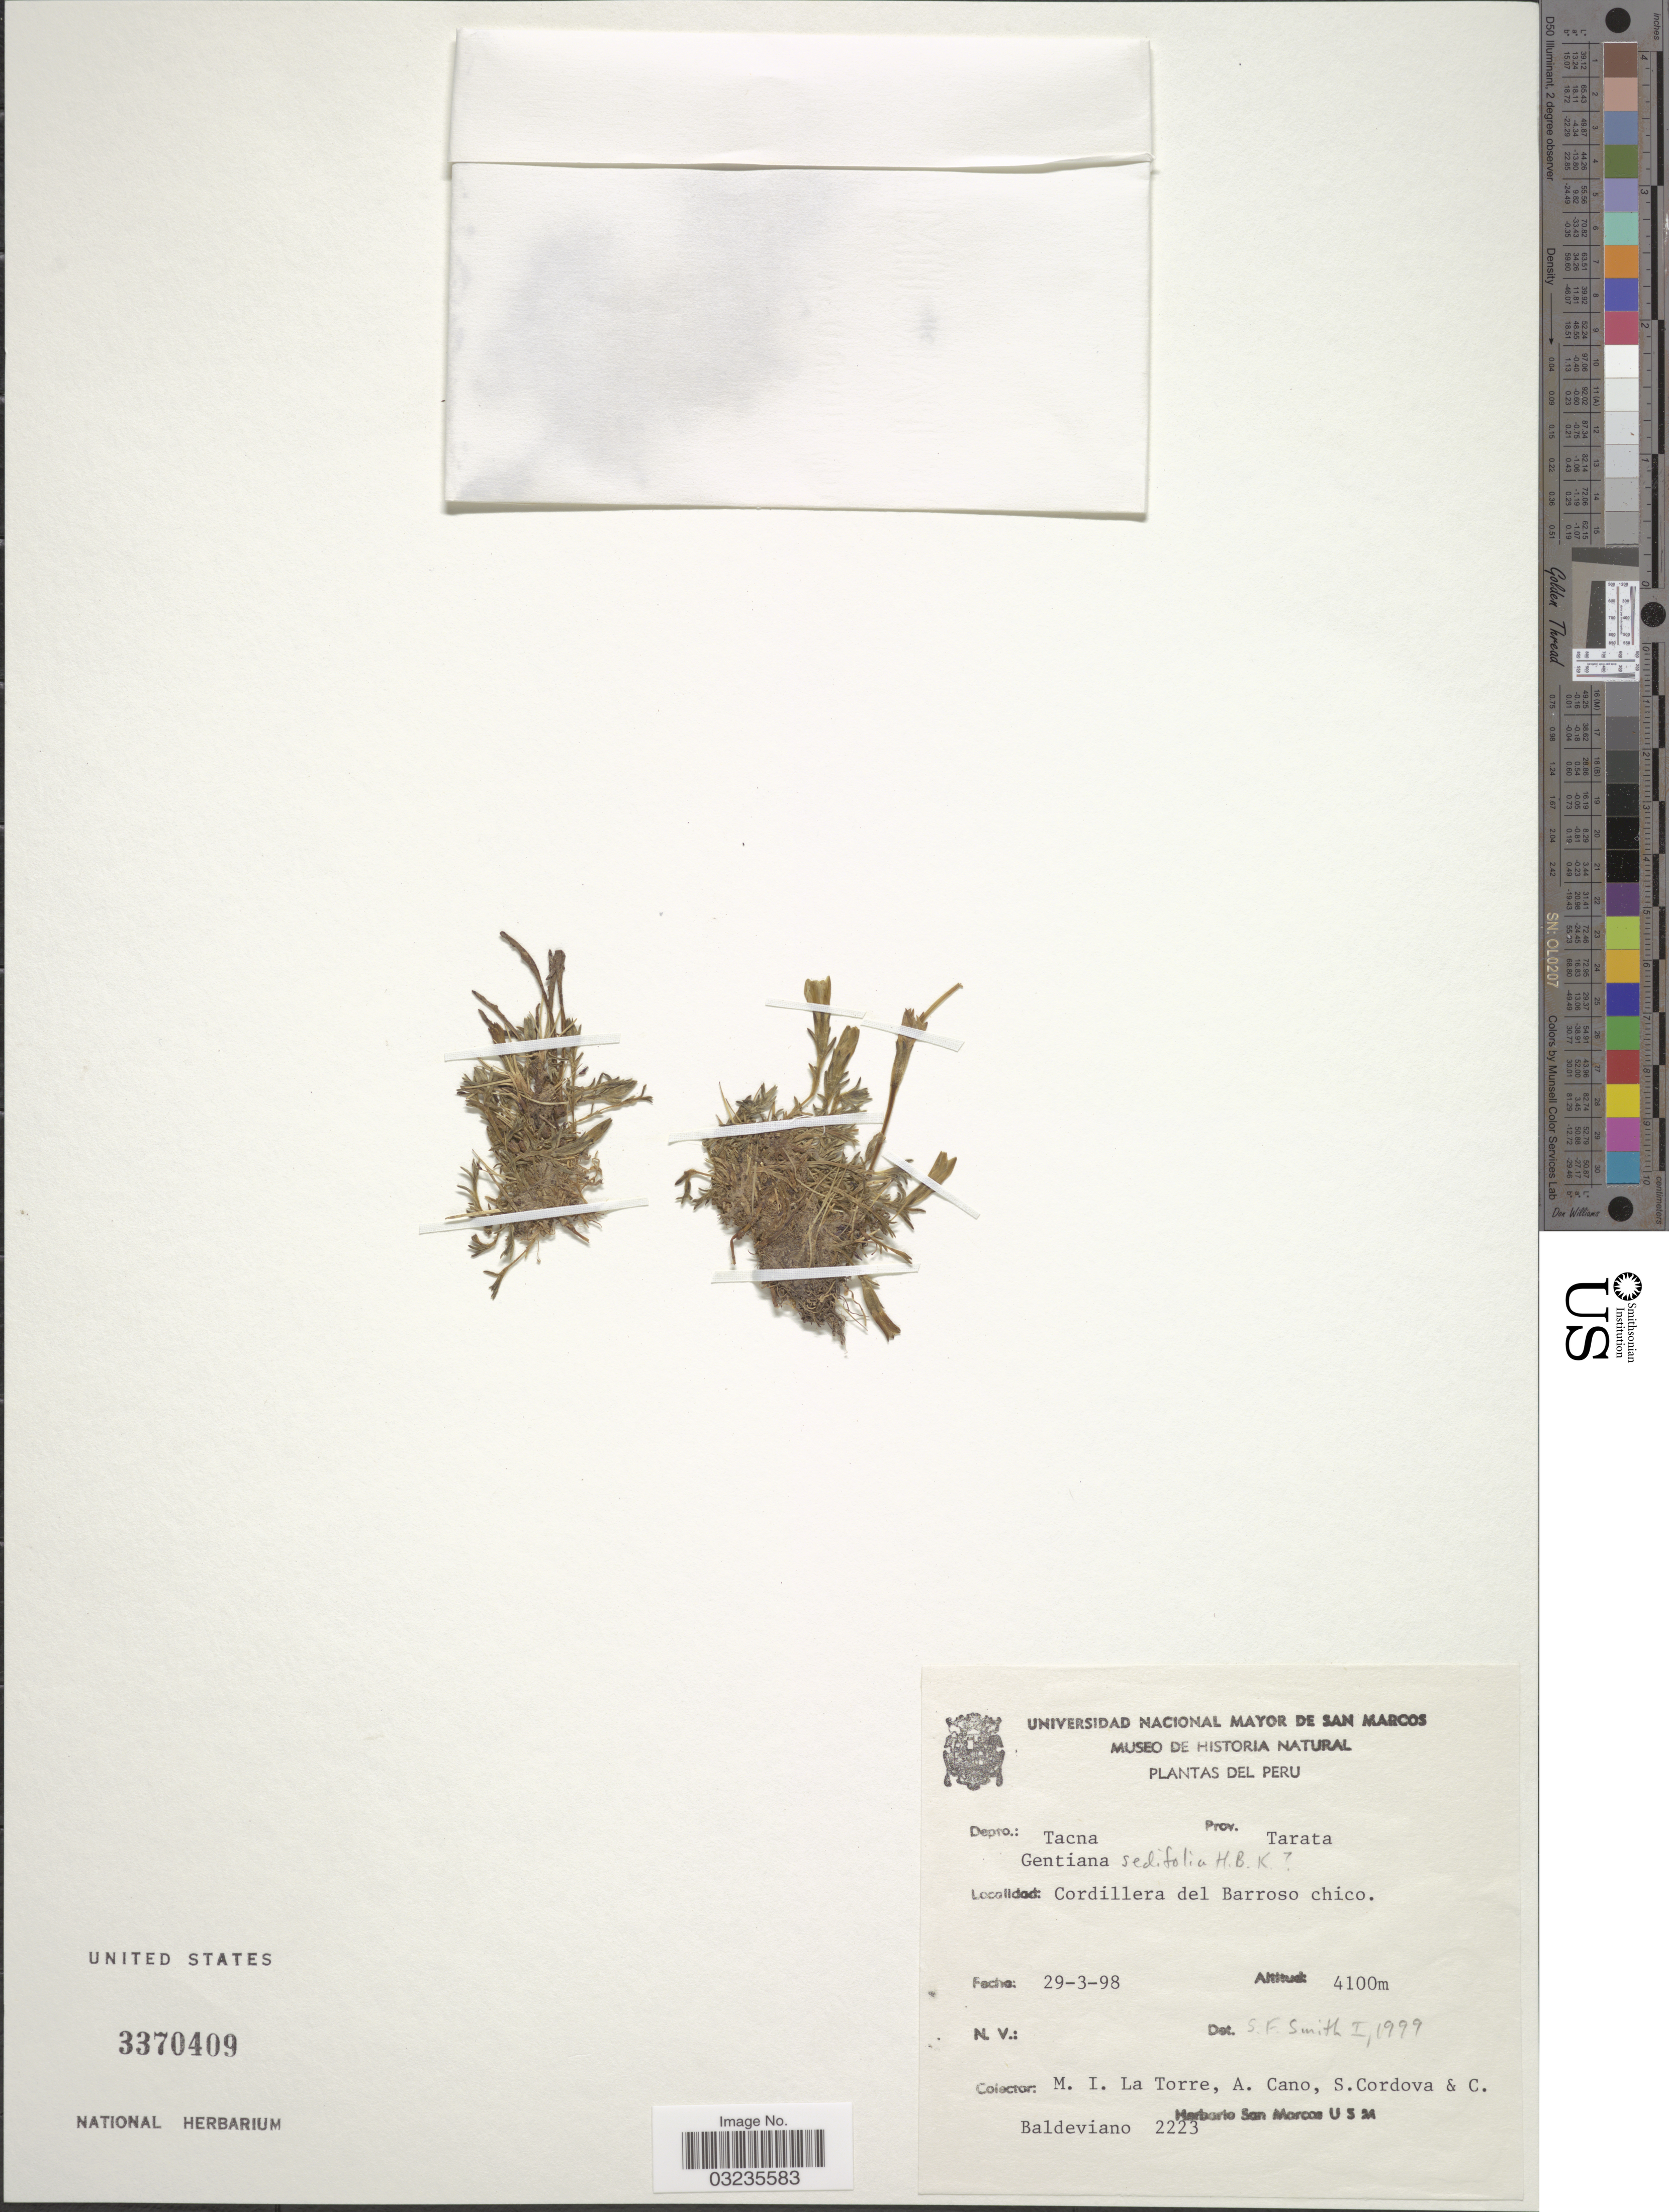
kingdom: Plantae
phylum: Tracheophyta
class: Magnoliopsida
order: Gentianales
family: Gentianaceae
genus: Gentiana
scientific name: Gentiana sedifolia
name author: Kunth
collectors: M. La Torre, A. Cano, S. Cordova & C. Baldeviano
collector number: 2223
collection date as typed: Transcribed d/m/y: 29/3/98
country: Peru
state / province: Tacna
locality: Depto.: Tacna. Prov. Tarata. Cordillera del Barroso chico.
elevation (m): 4100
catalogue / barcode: US 3370409